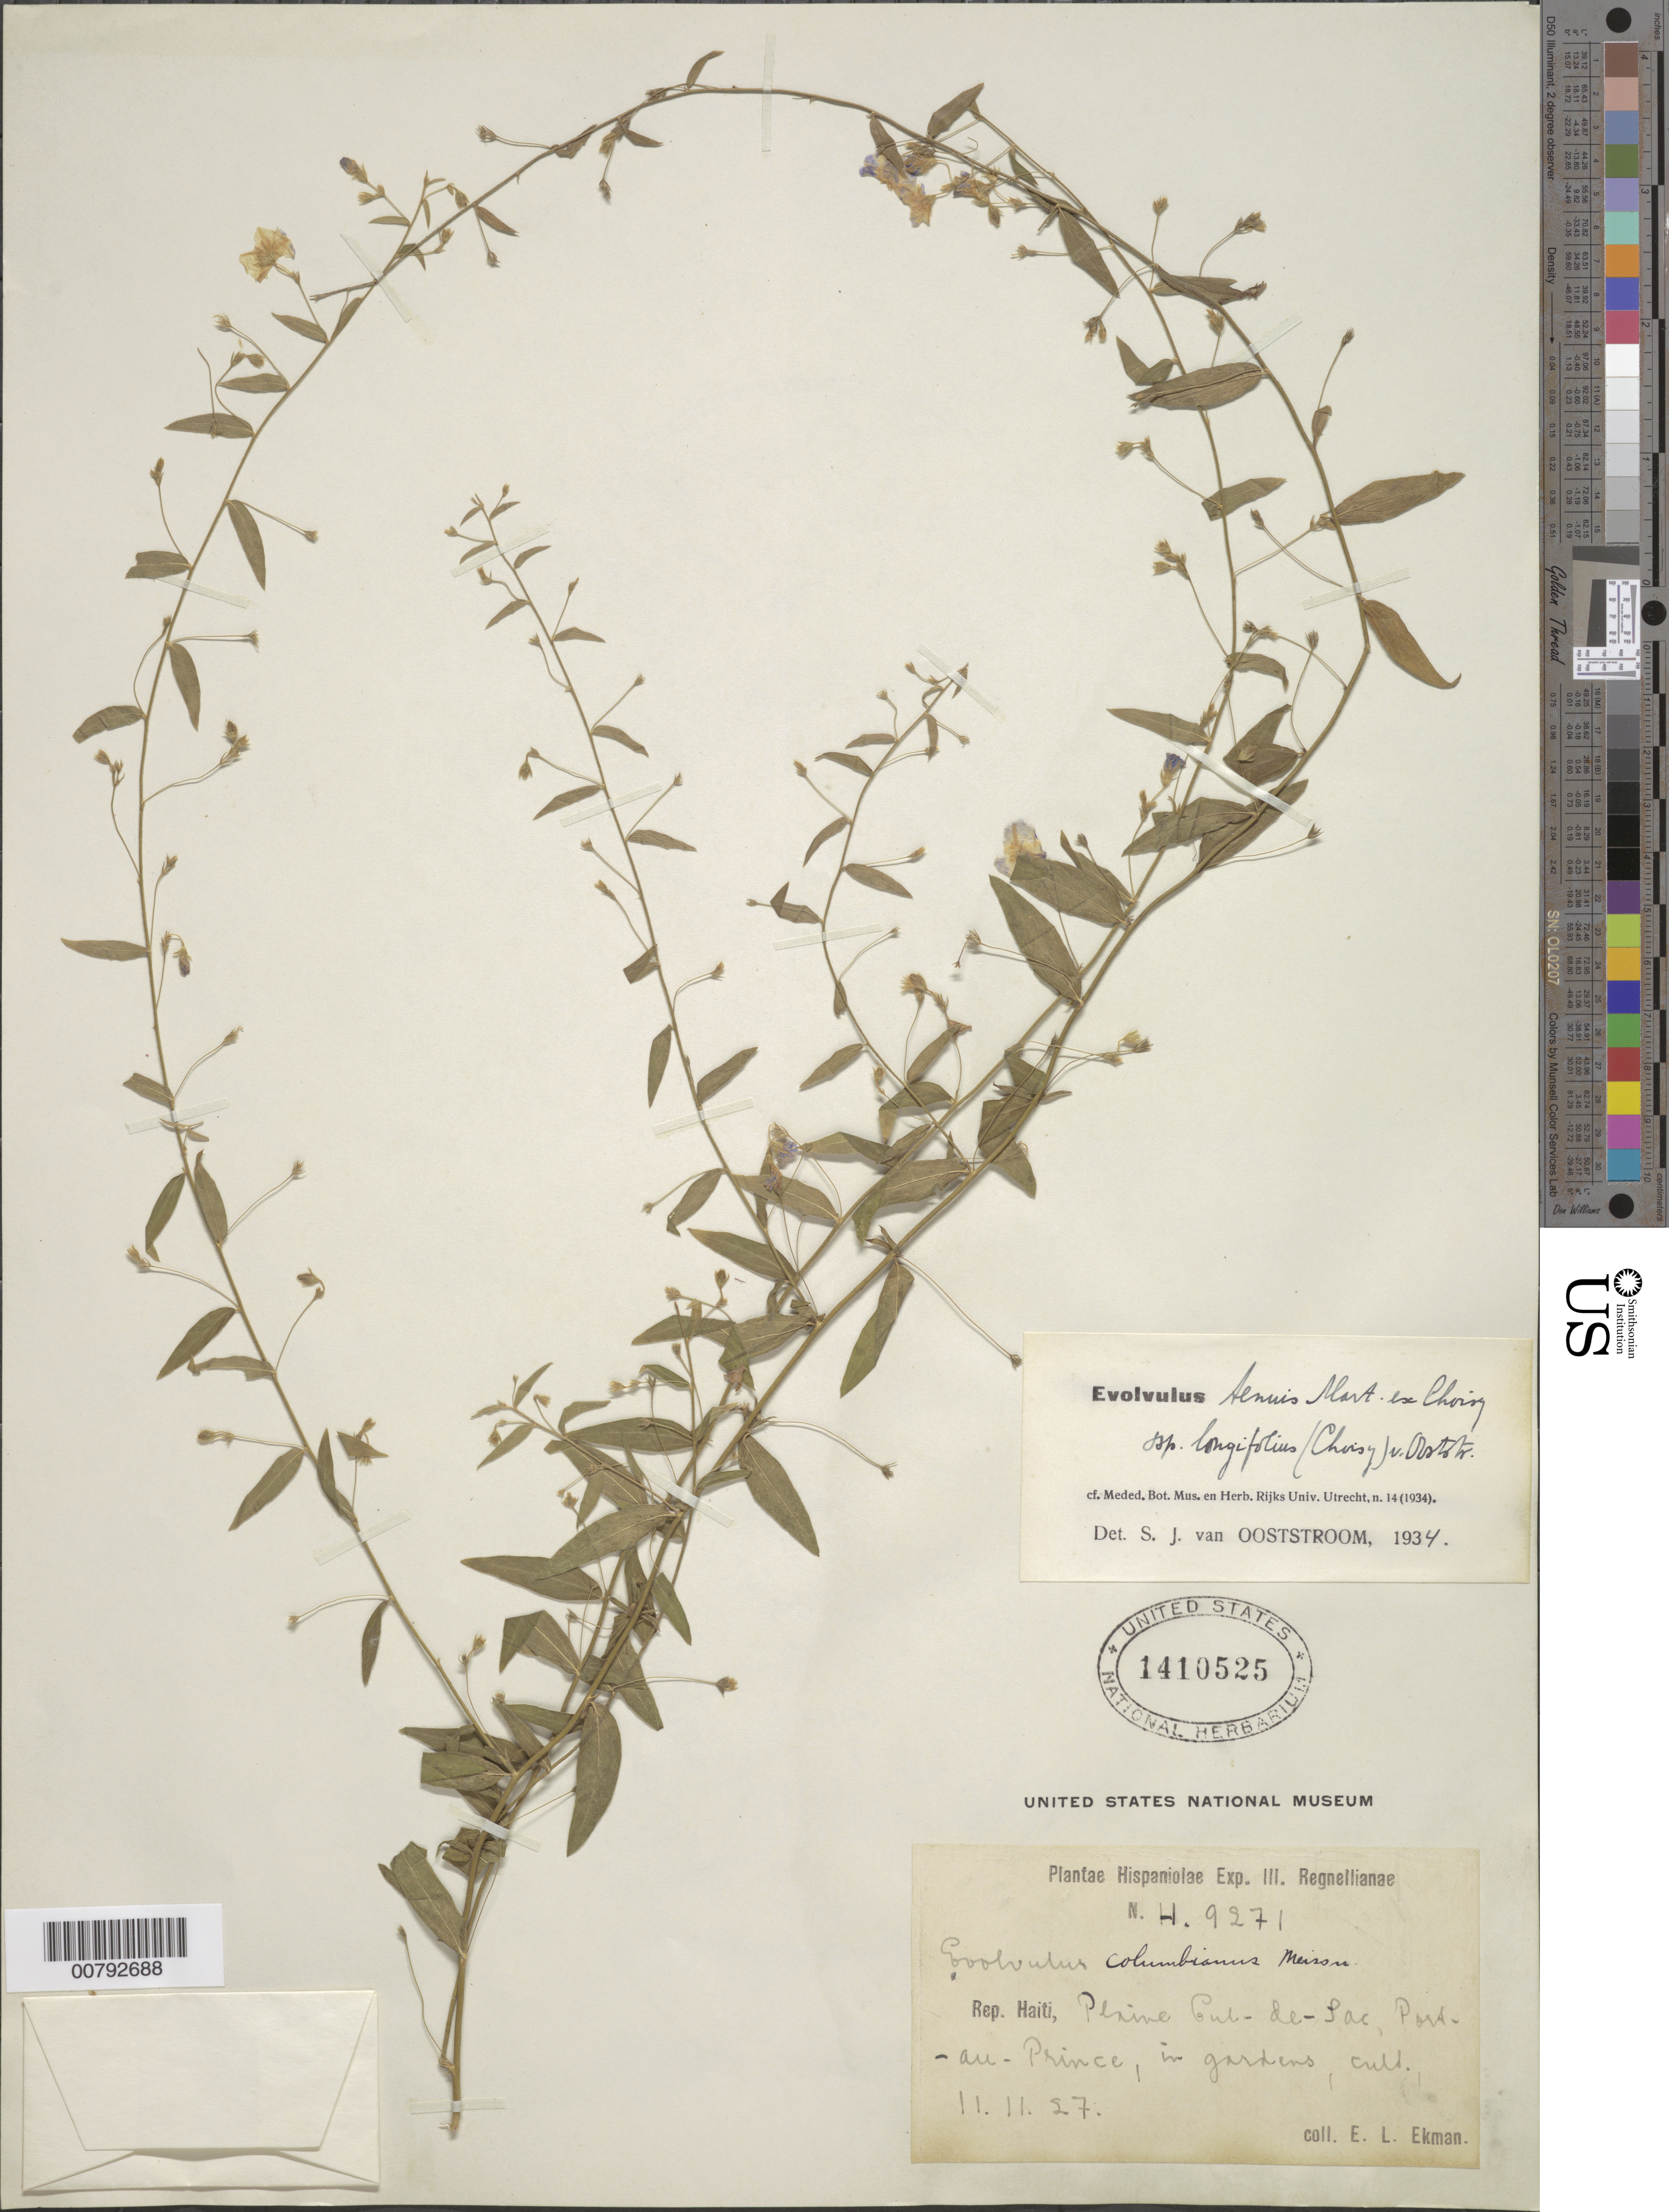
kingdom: Plantae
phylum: Tracheophyta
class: Magnoliopsida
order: Solanales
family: Convolvulaceae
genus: Evolvulus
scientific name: Evolvulus tenuis subsp. longifolius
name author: Mart. ex Choisy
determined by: Ooststroom, S. J. van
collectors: E. L. Ekman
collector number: H 9271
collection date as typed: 11 Nov 1927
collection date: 1927-11-11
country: Haiti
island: Hispaniola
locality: Plaine Cul-de-Sac, Port-au-Prince.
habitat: In garden.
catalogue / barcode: US 1410525